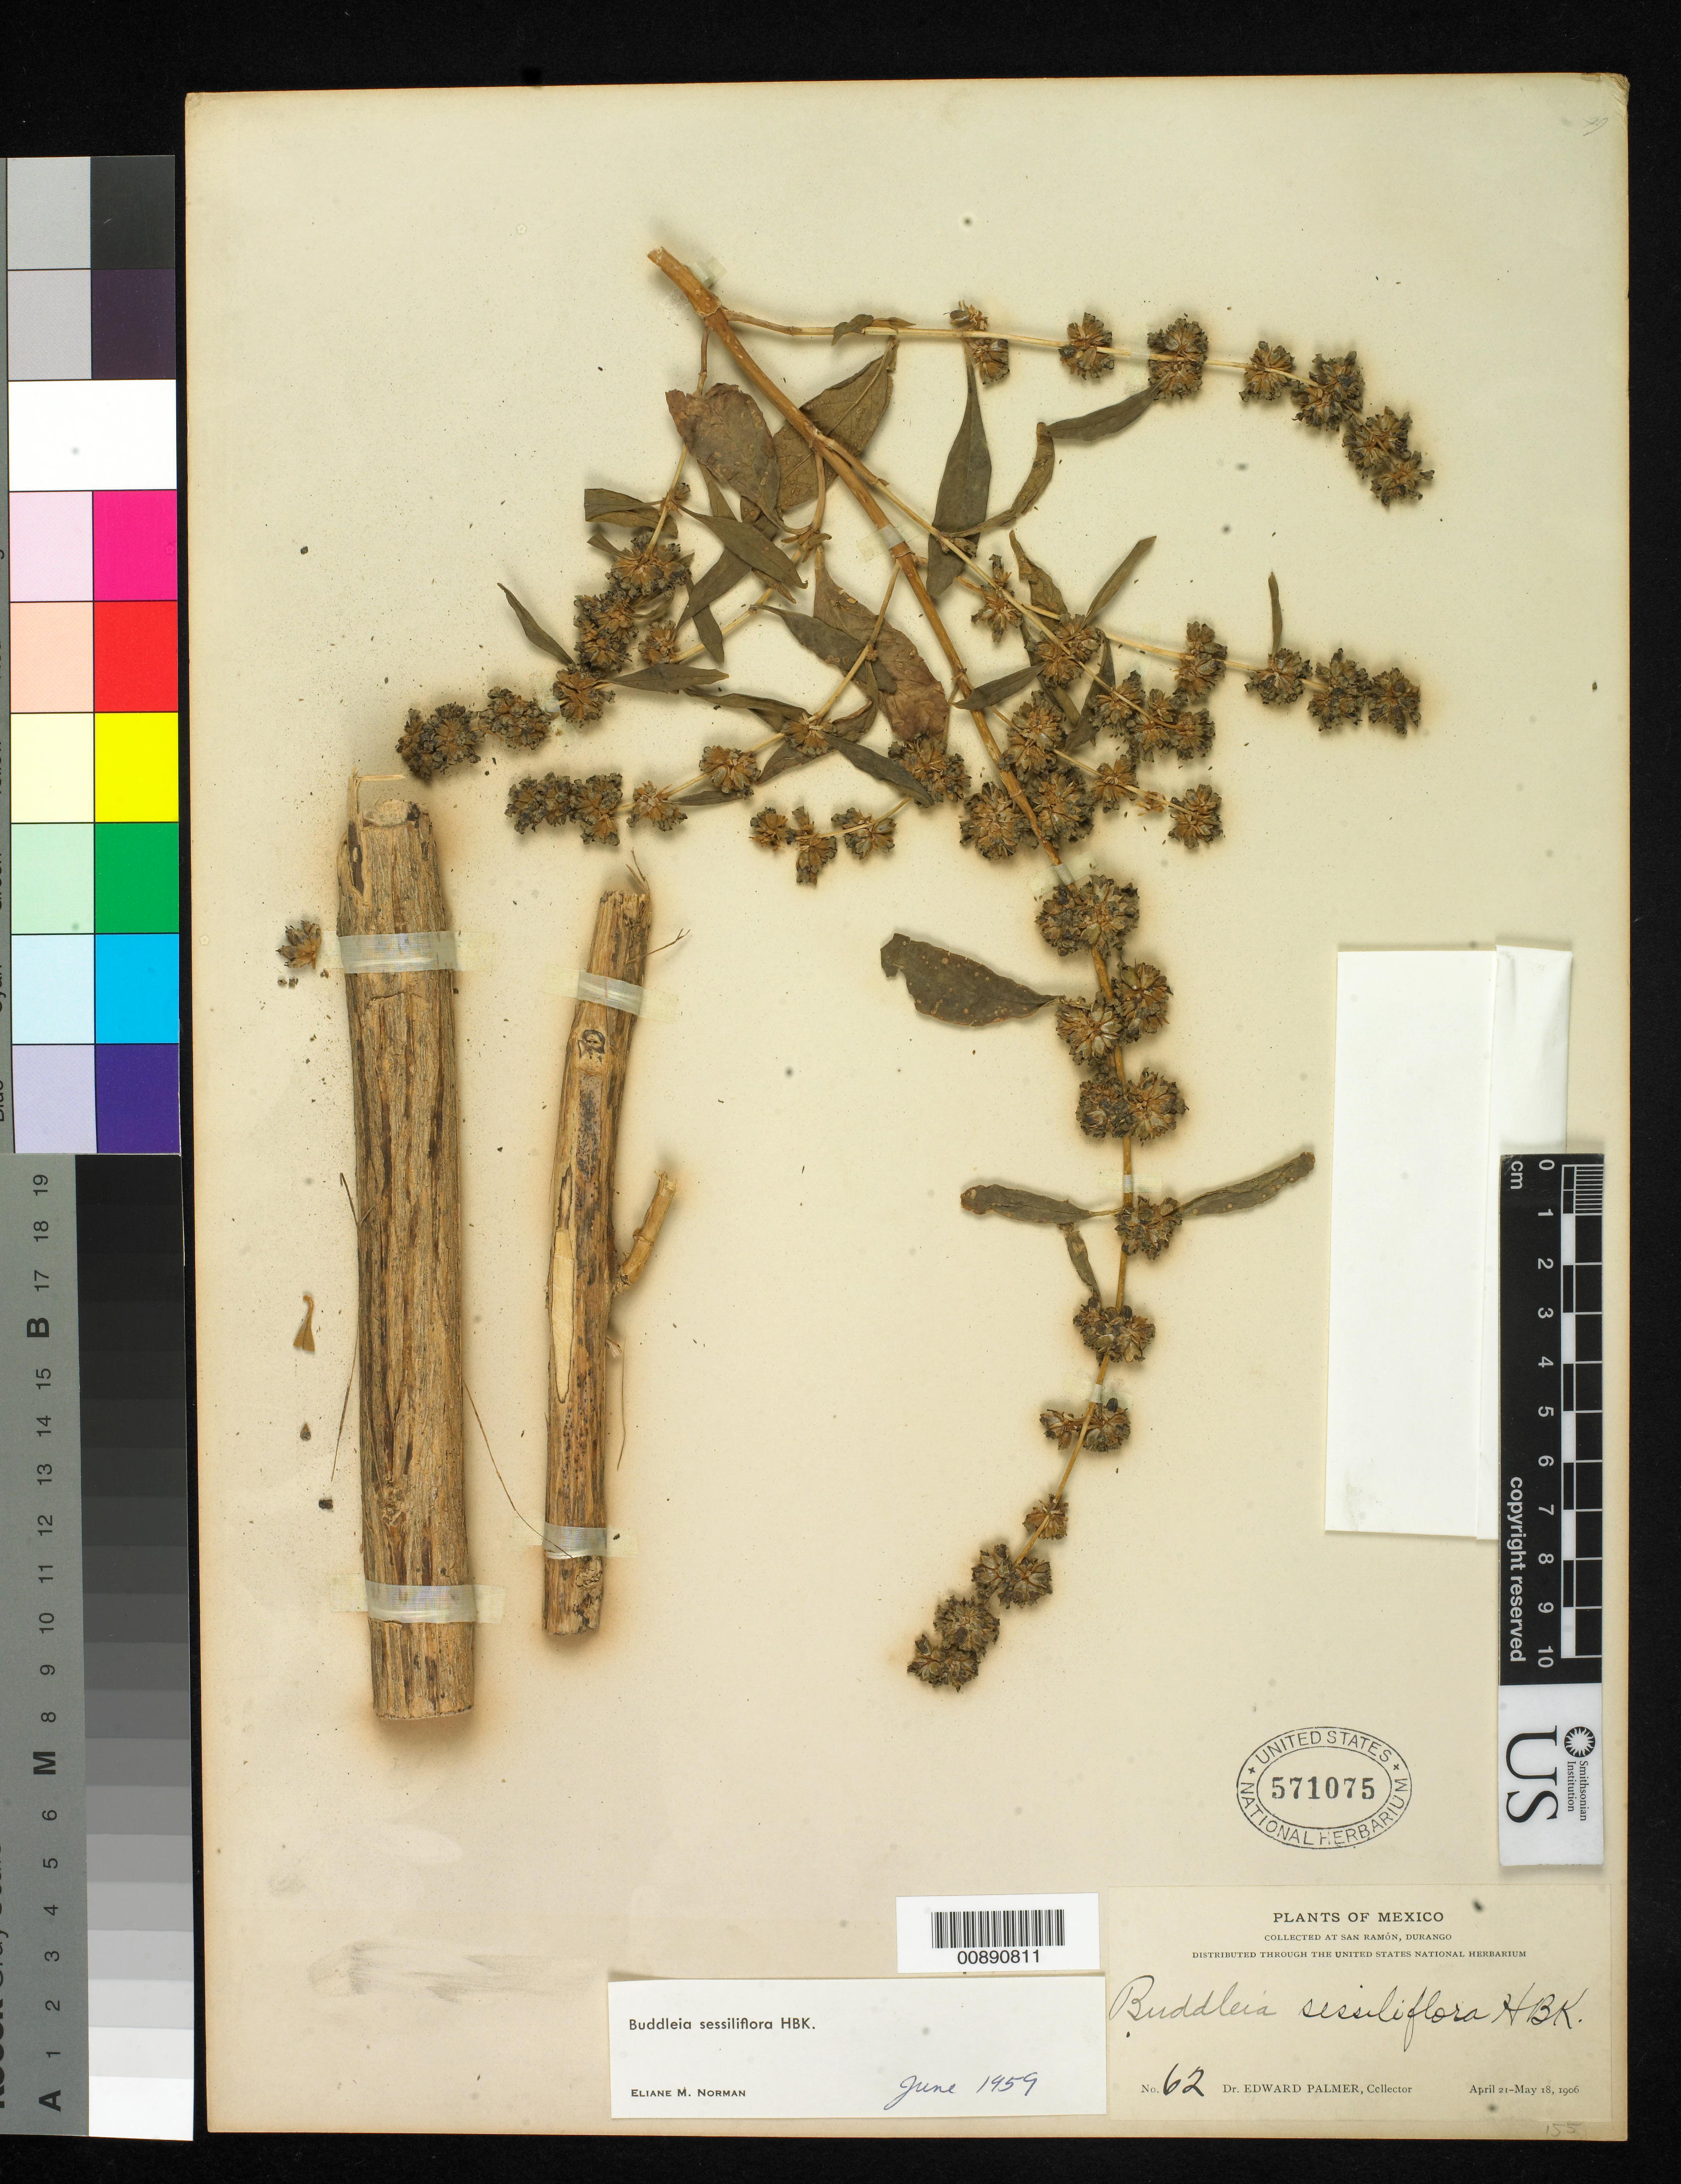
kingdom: Plantae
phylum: Tracheophyta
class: Magnoliopsida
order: Lamiales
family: Scrophulariaceae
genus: Buddleja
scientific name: Buddleja sessiliflora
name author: Kunth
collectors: E. Palmer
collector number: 62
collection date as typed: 21 Apr 1906 to 18 May 1906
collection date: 1906-04-21/1906-05-18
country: Mexico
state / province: Durango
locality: San Ramón, Durango.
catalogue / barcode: US 571075